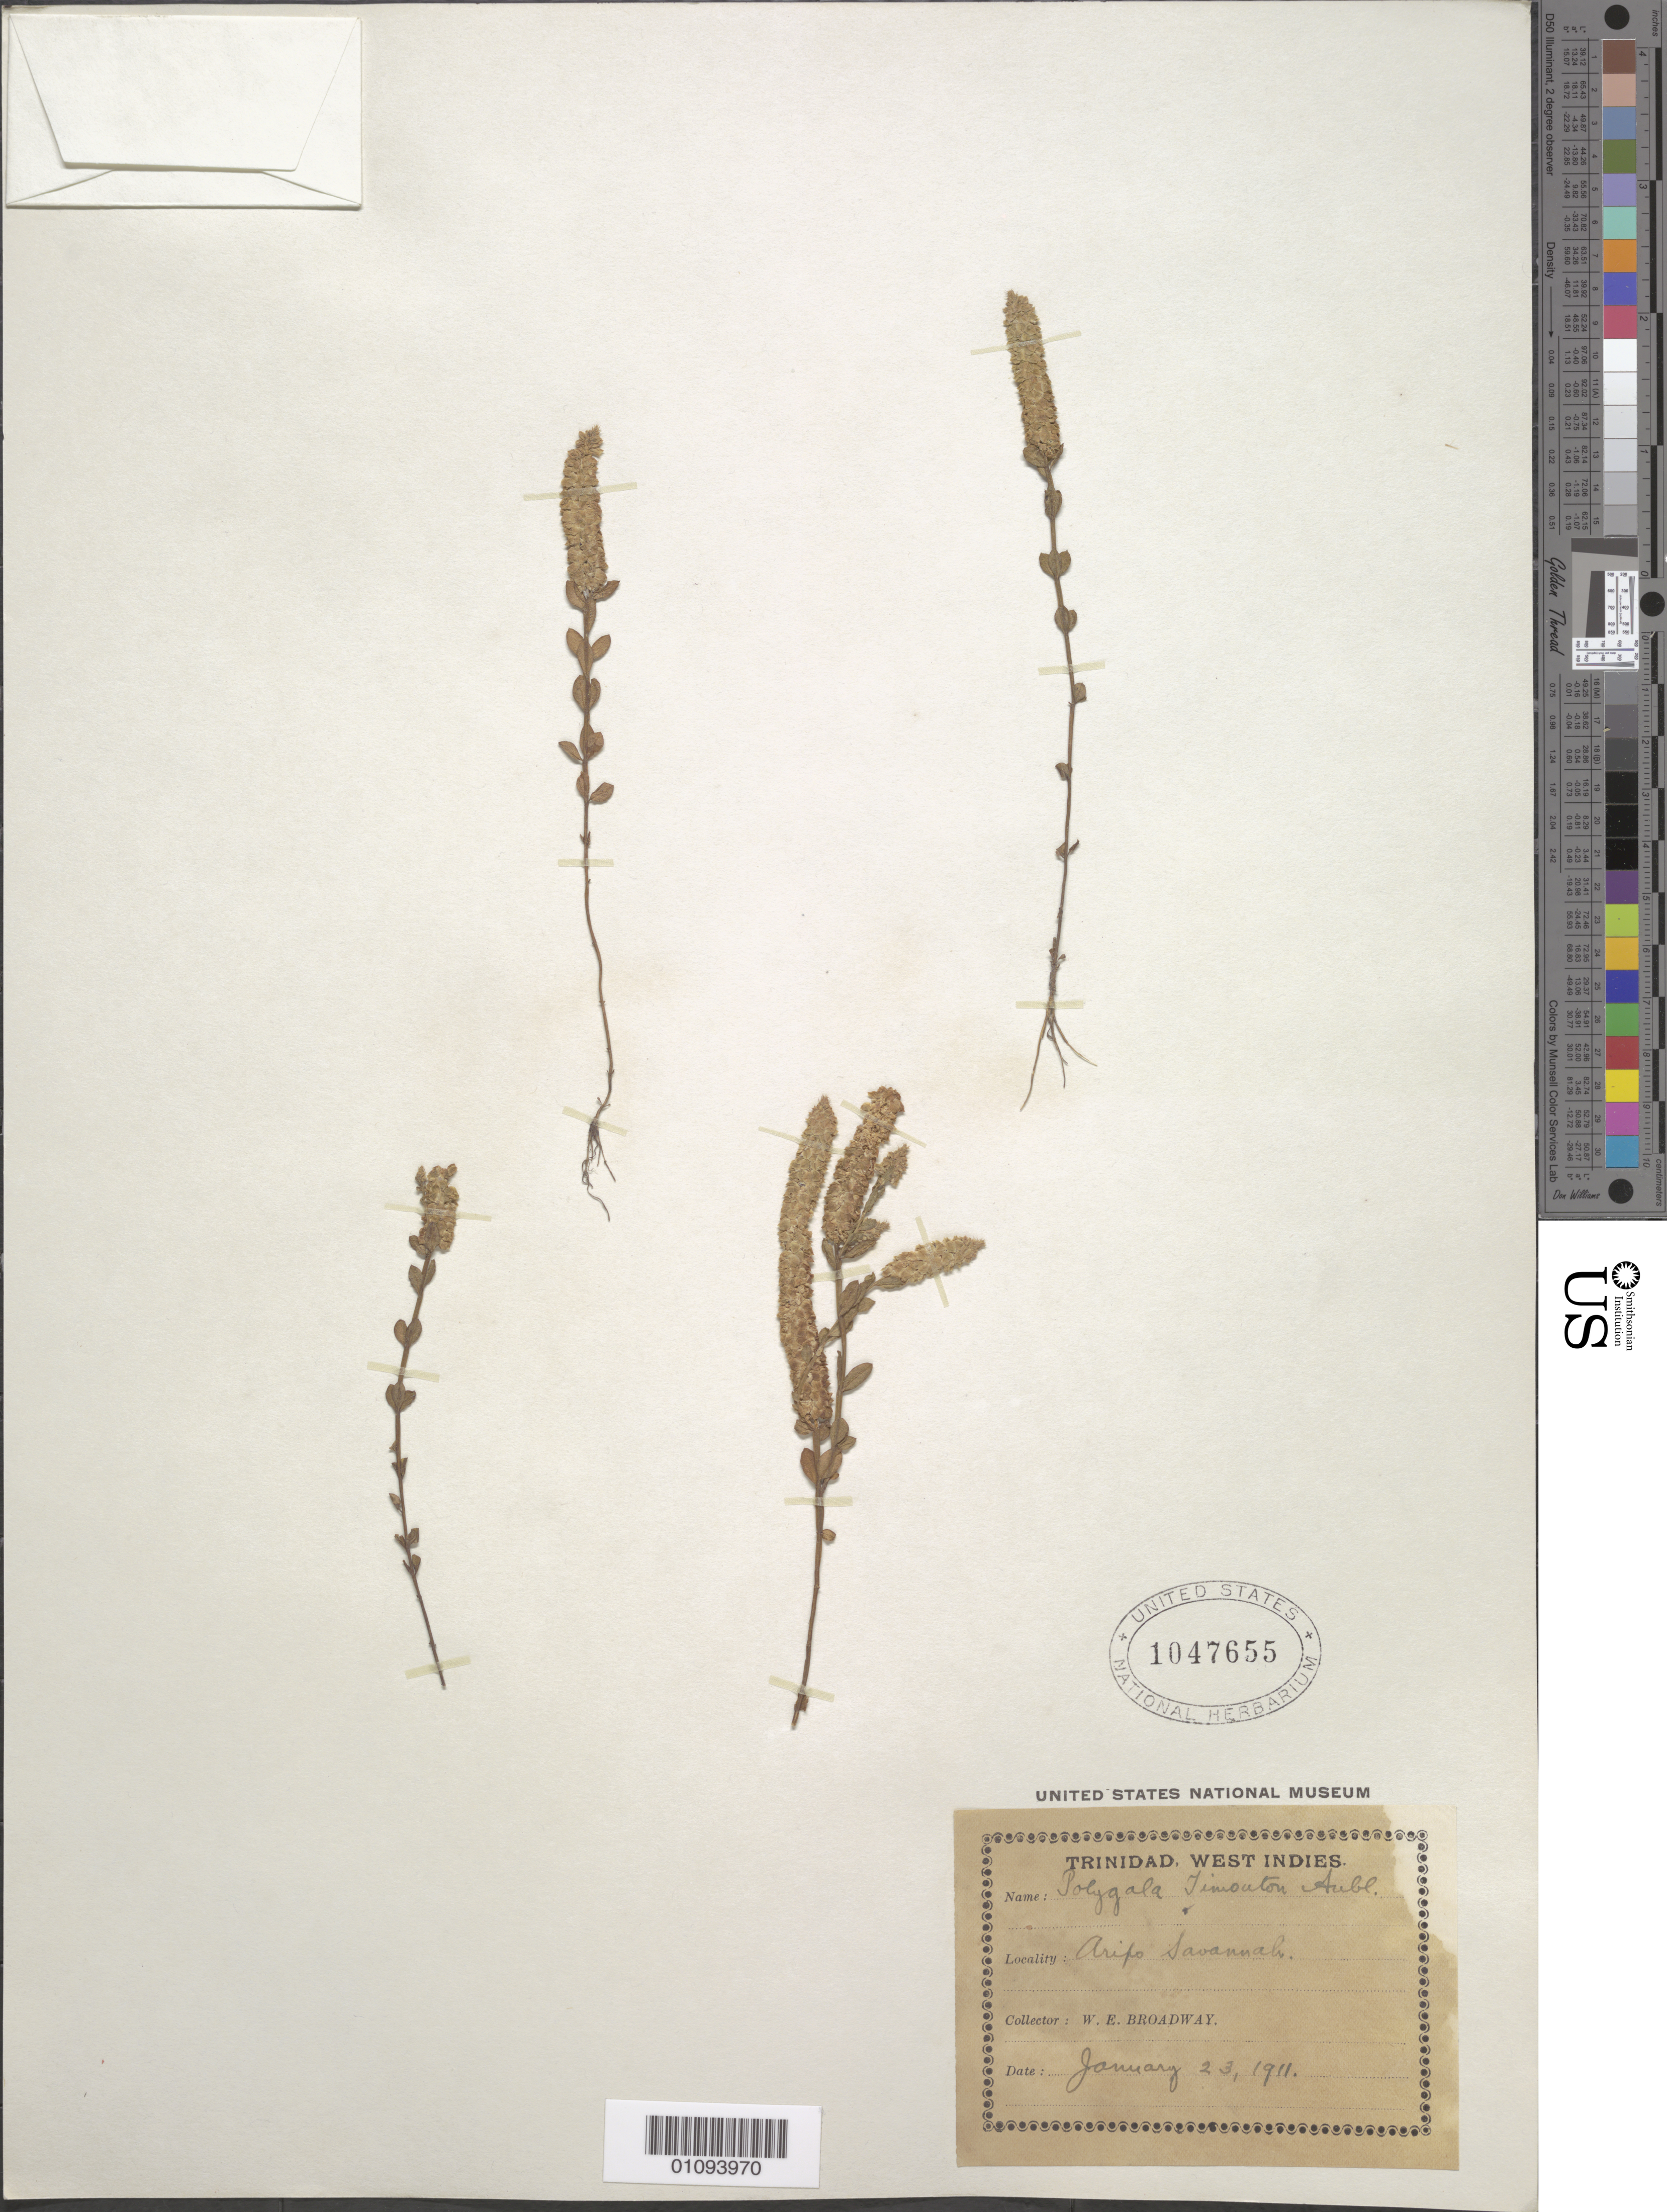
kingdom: Plantae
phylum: Tracheophyta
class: Magnoliopsida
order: Fabales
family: Polygalaceae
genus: Polygala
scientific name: Polygala timoutou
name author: Aubl.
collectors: W. E. Broadway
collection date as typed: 23 Jan 1911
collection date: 1911-01-23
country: Trinidad and Tobago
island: Trinidad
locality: Aripo Savannah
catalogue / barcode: US 1047655